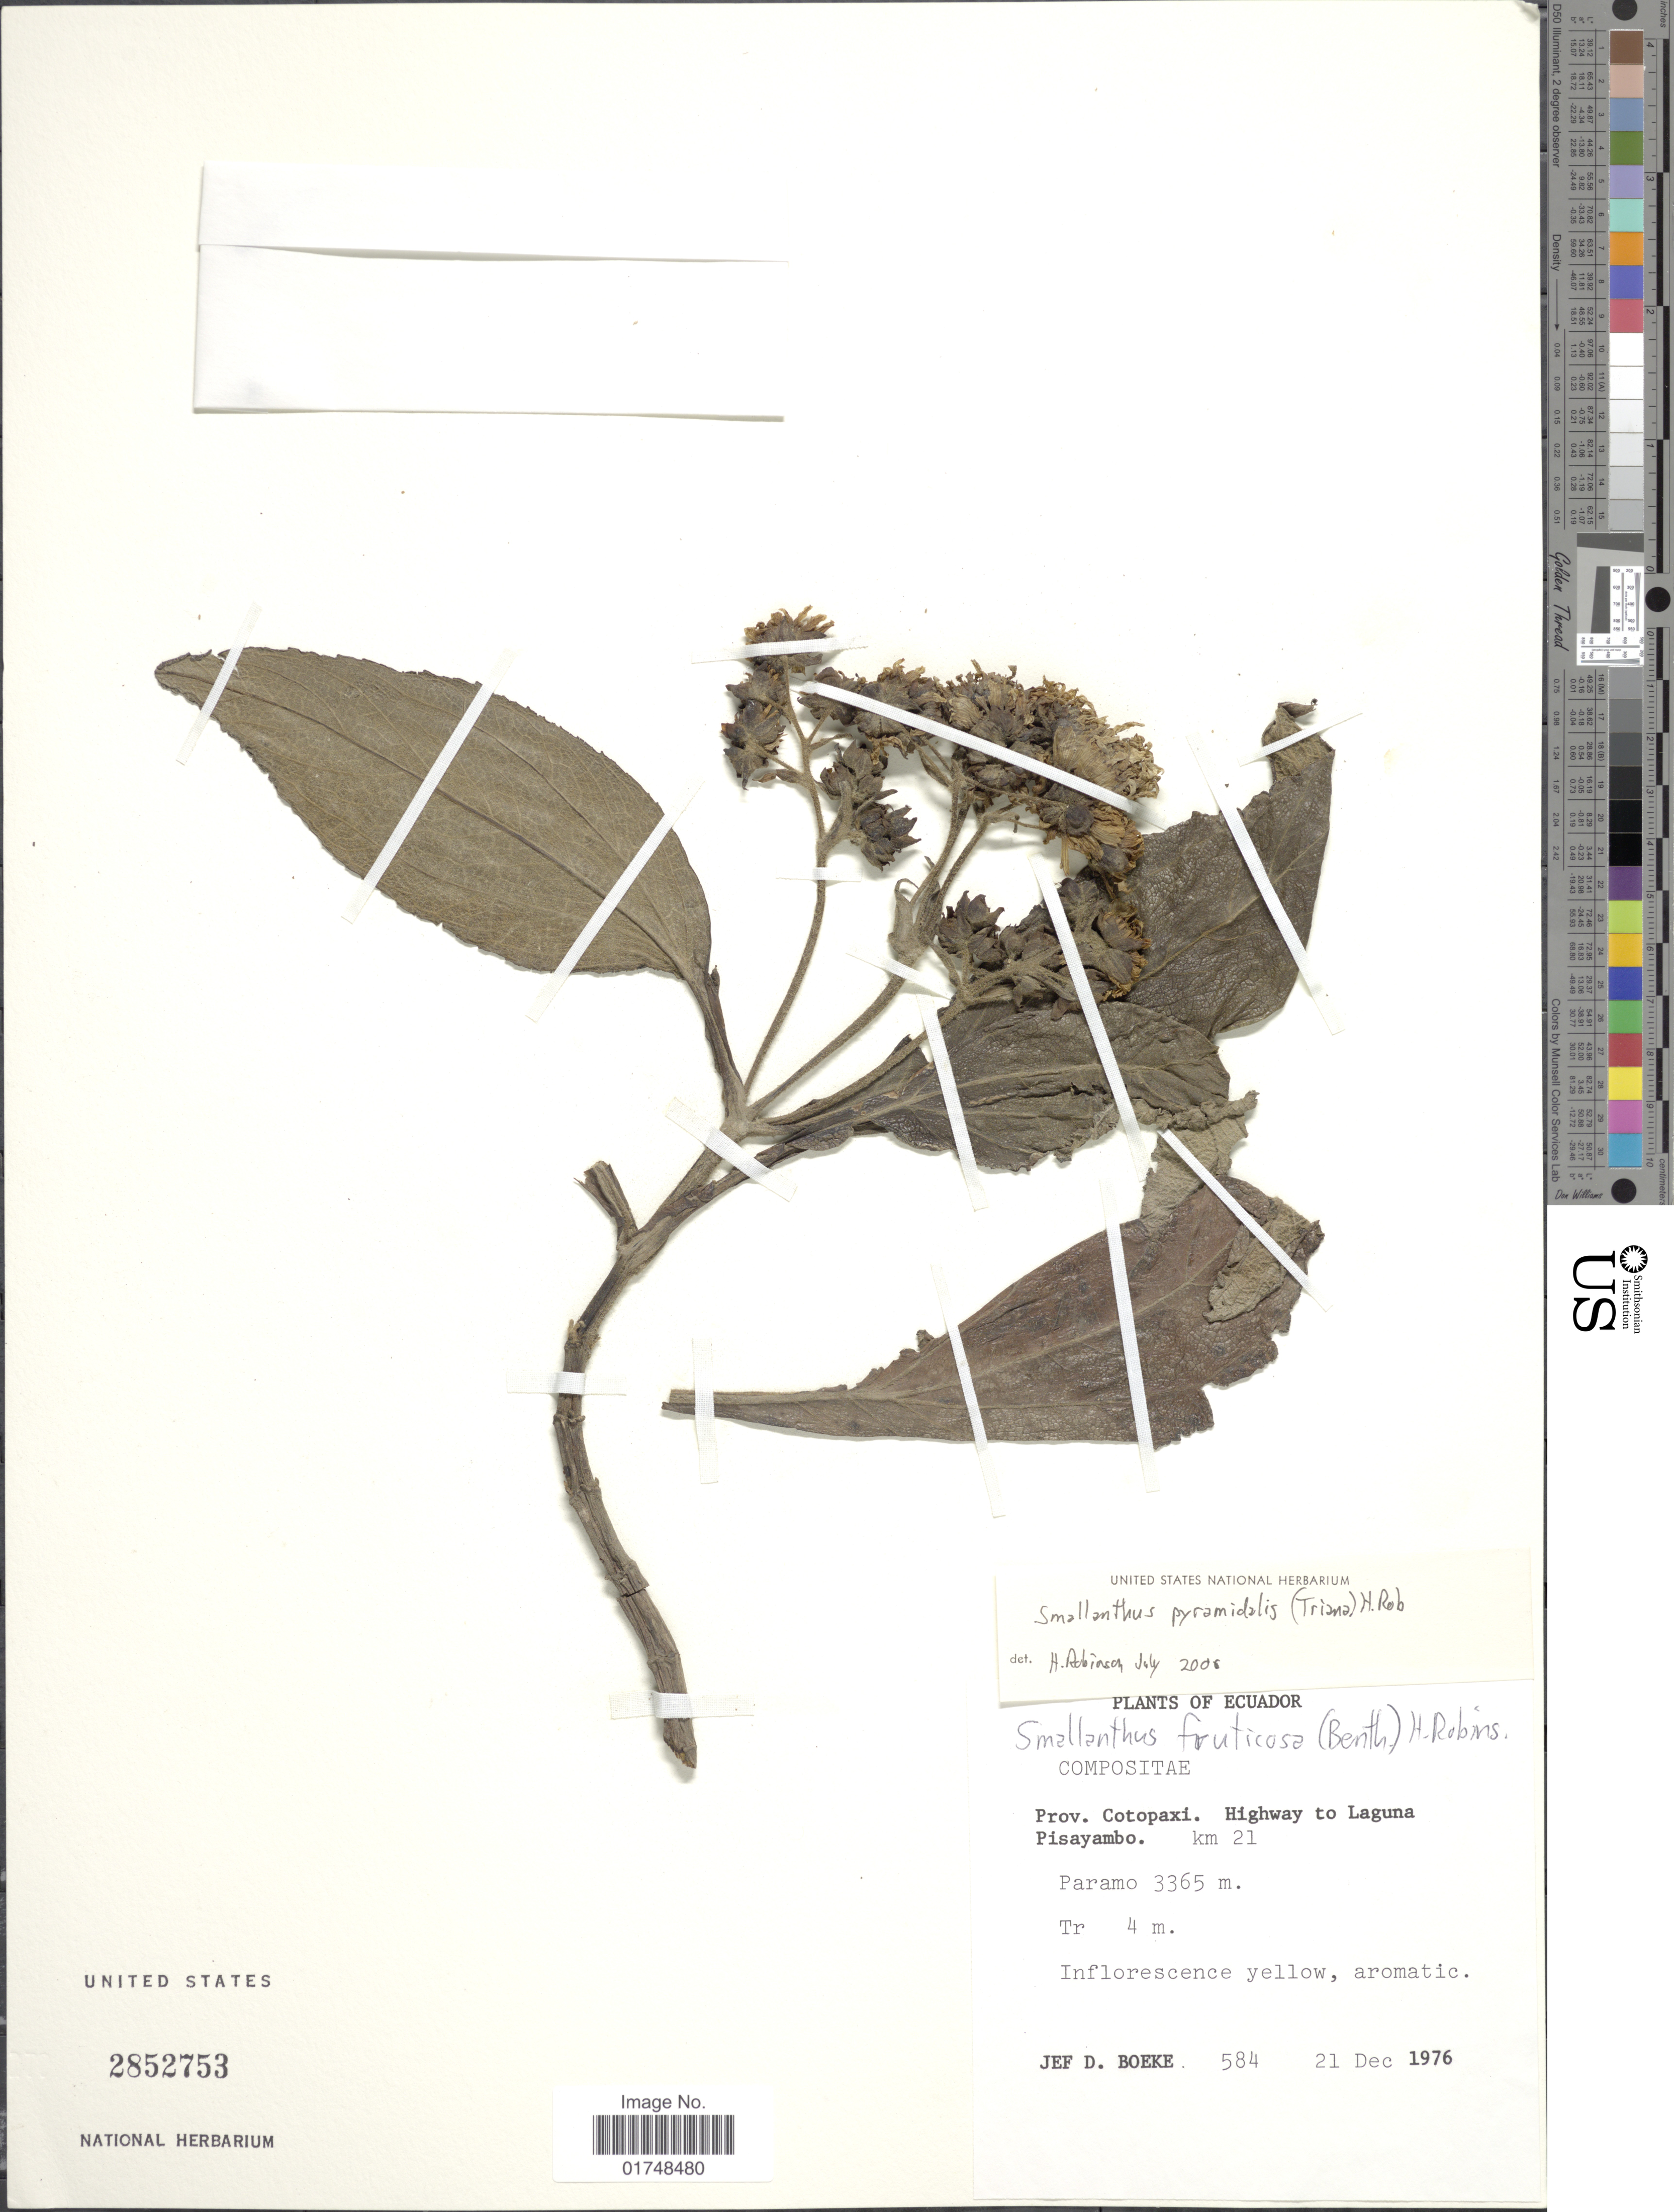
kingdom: Plantae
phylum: Tracheophyta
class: Magnoliopsida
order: Asterales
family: Asteraceae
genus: Smallanthus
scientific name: Smallanthus pyramidalis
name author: (Triana) H. Rob.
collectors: J. Boeke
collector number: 584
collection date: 1976-12-21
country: Ecuador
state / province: Cotopaxi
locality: Prov. Cotopaxi. Highway to Laguna Pisayamba. km 21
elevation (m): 3365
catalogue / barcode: US 2852753